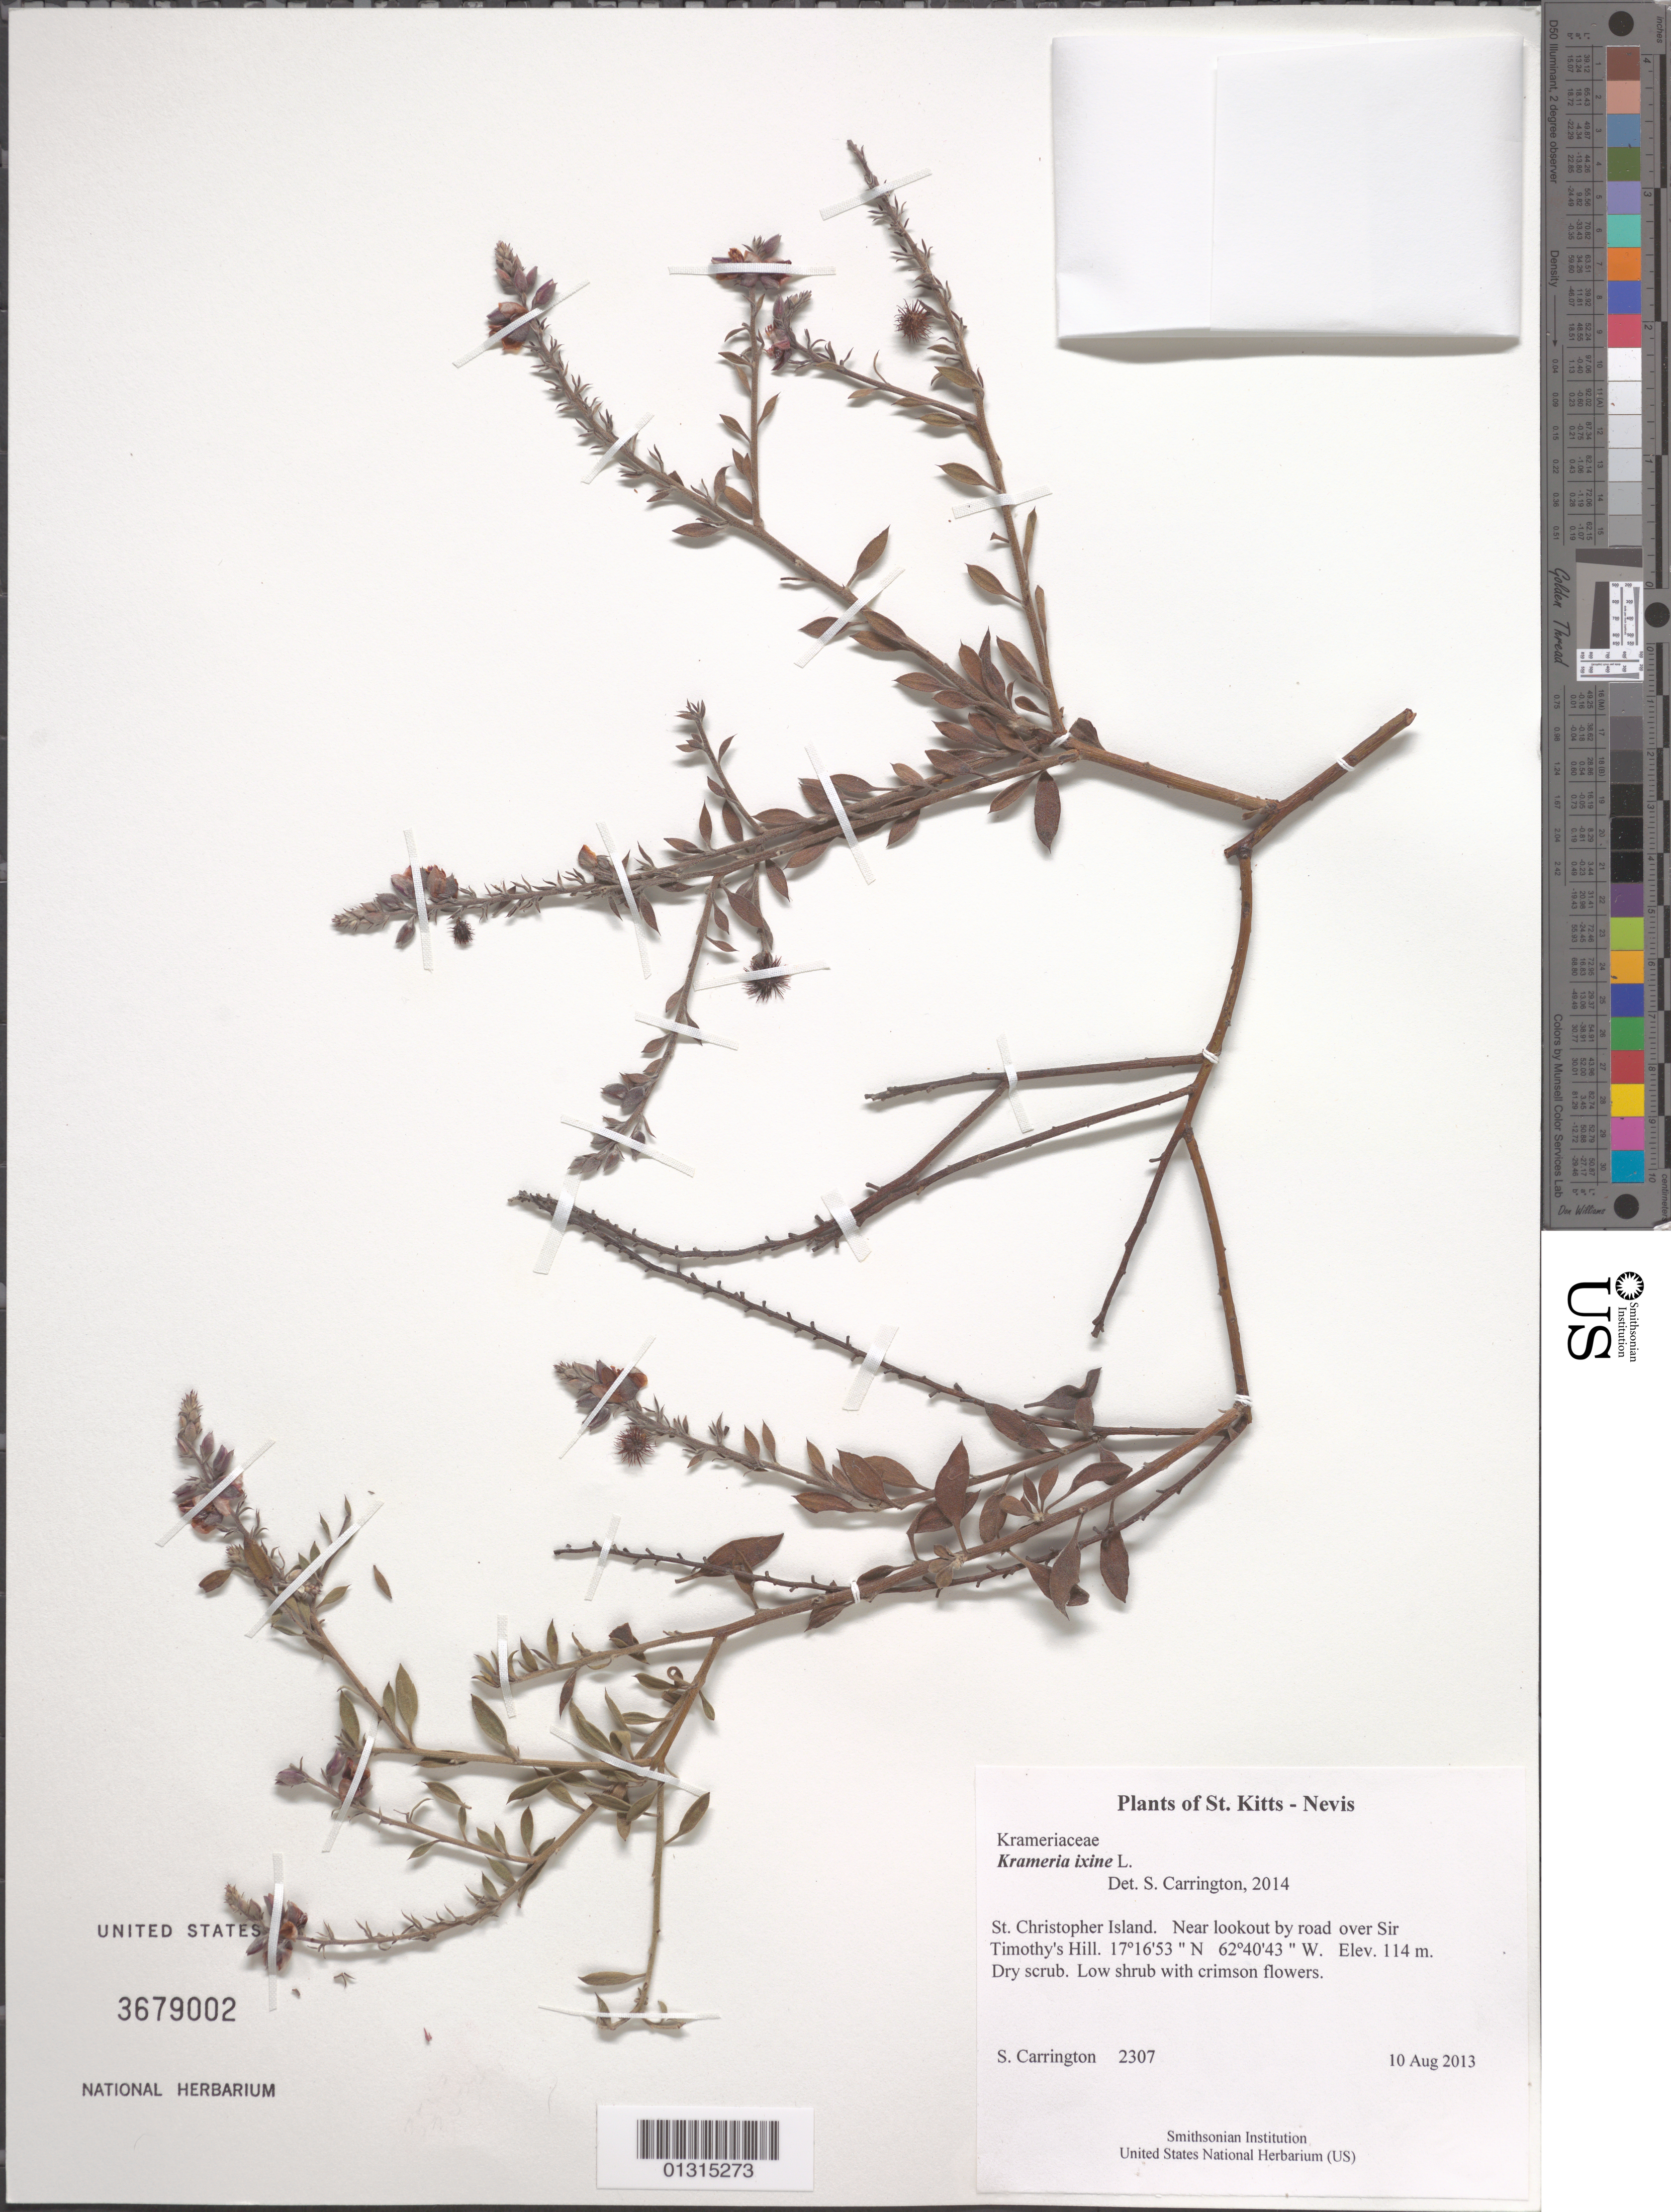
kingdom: Plantae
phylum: Tracheophyta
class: Magnoliopsida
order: Zygophyllales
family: Krameriaceae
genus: Krameria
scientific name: Krameria ixine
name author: L.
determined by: Carrington, C. M. S.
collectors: C. M. S. Carrington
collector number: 2307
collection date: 2013-08-10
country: St. Christopher-Nevis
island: St. Christopher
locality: Near lookout by road over Sir Timothy's Hill.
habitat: Dry scrub.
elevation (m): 114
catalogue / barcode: US 3679002